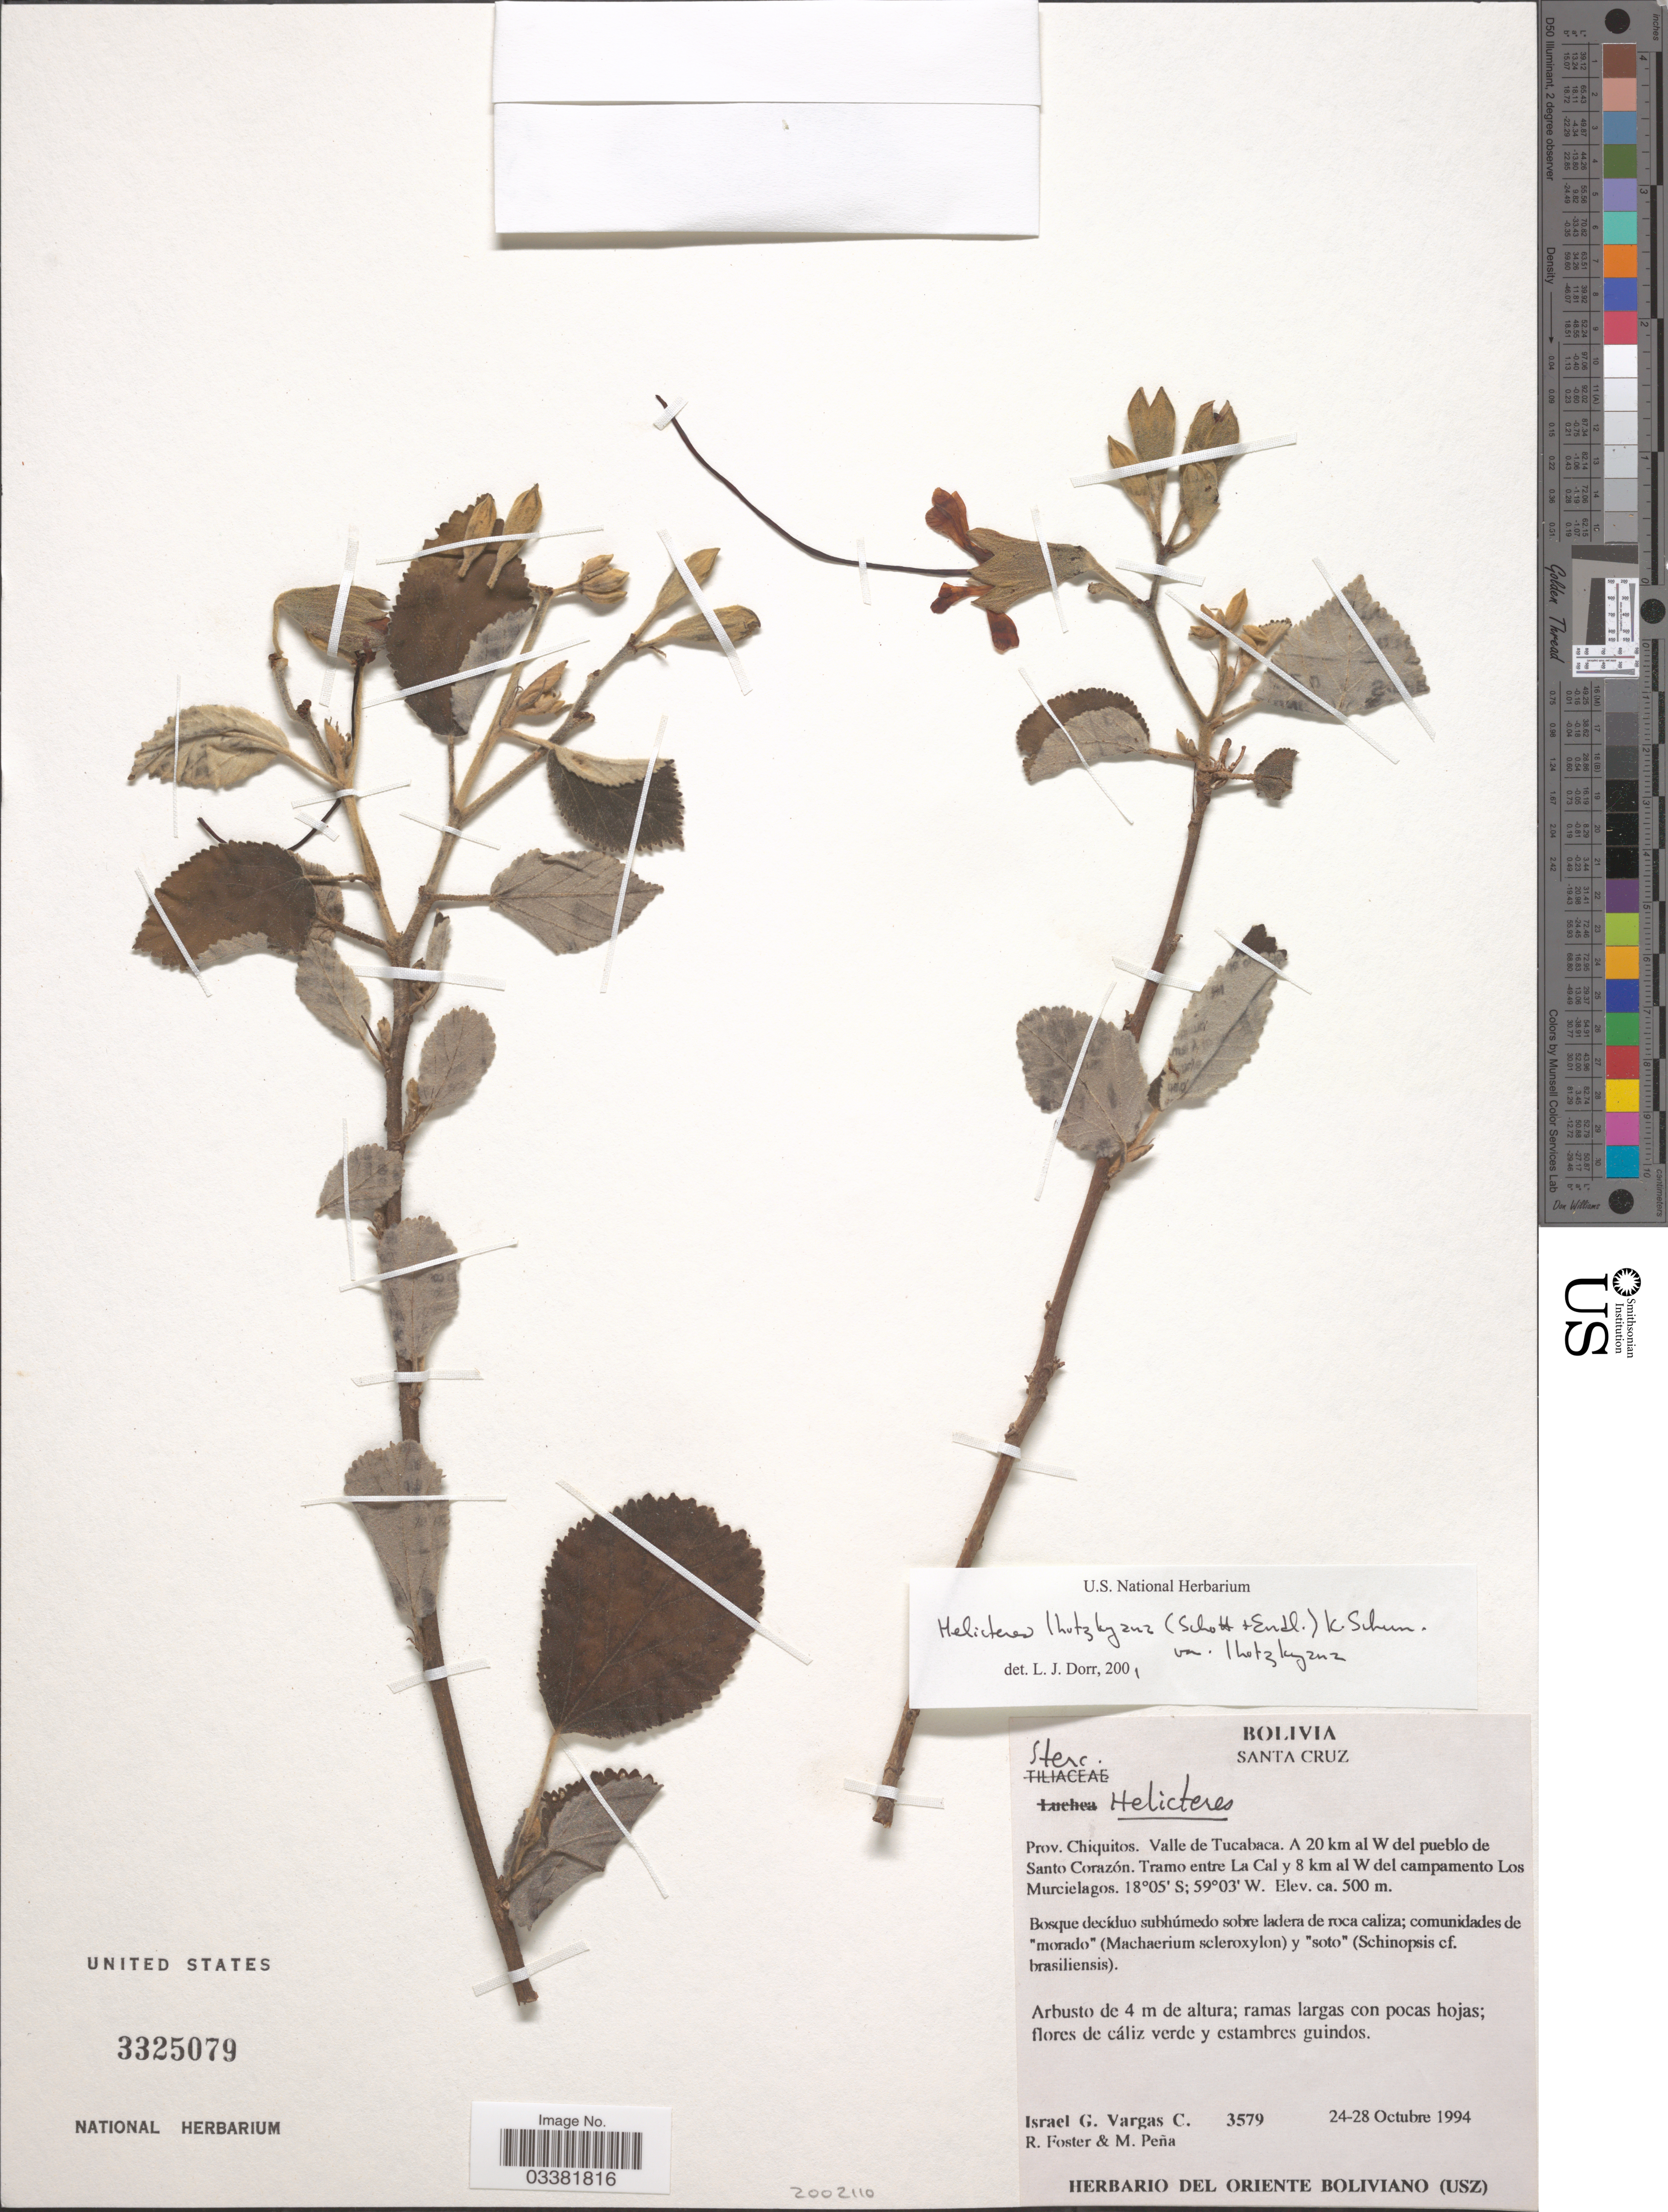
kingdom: Plantae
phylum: Tracheophyta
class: Magnoliopsida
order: Malvales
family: Malvaceae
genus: Helicteres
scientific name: Helicteres lhotzkyana var. lhotzkyana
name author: K. Schum.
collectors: I. Vargas, R. Foster & M. Peña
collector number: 3579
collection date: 1994-10-24/1994-10-28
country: Bolivia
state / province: Santa Cruz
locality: Prov. Chiquitos. Valle de Tucabaca. A 20 km al W del pueblo de Santo Corazón. Tramo entre La Cal y 8 km al W del campamento Los Murcielagos.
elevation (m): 500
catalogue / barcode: US 3325079